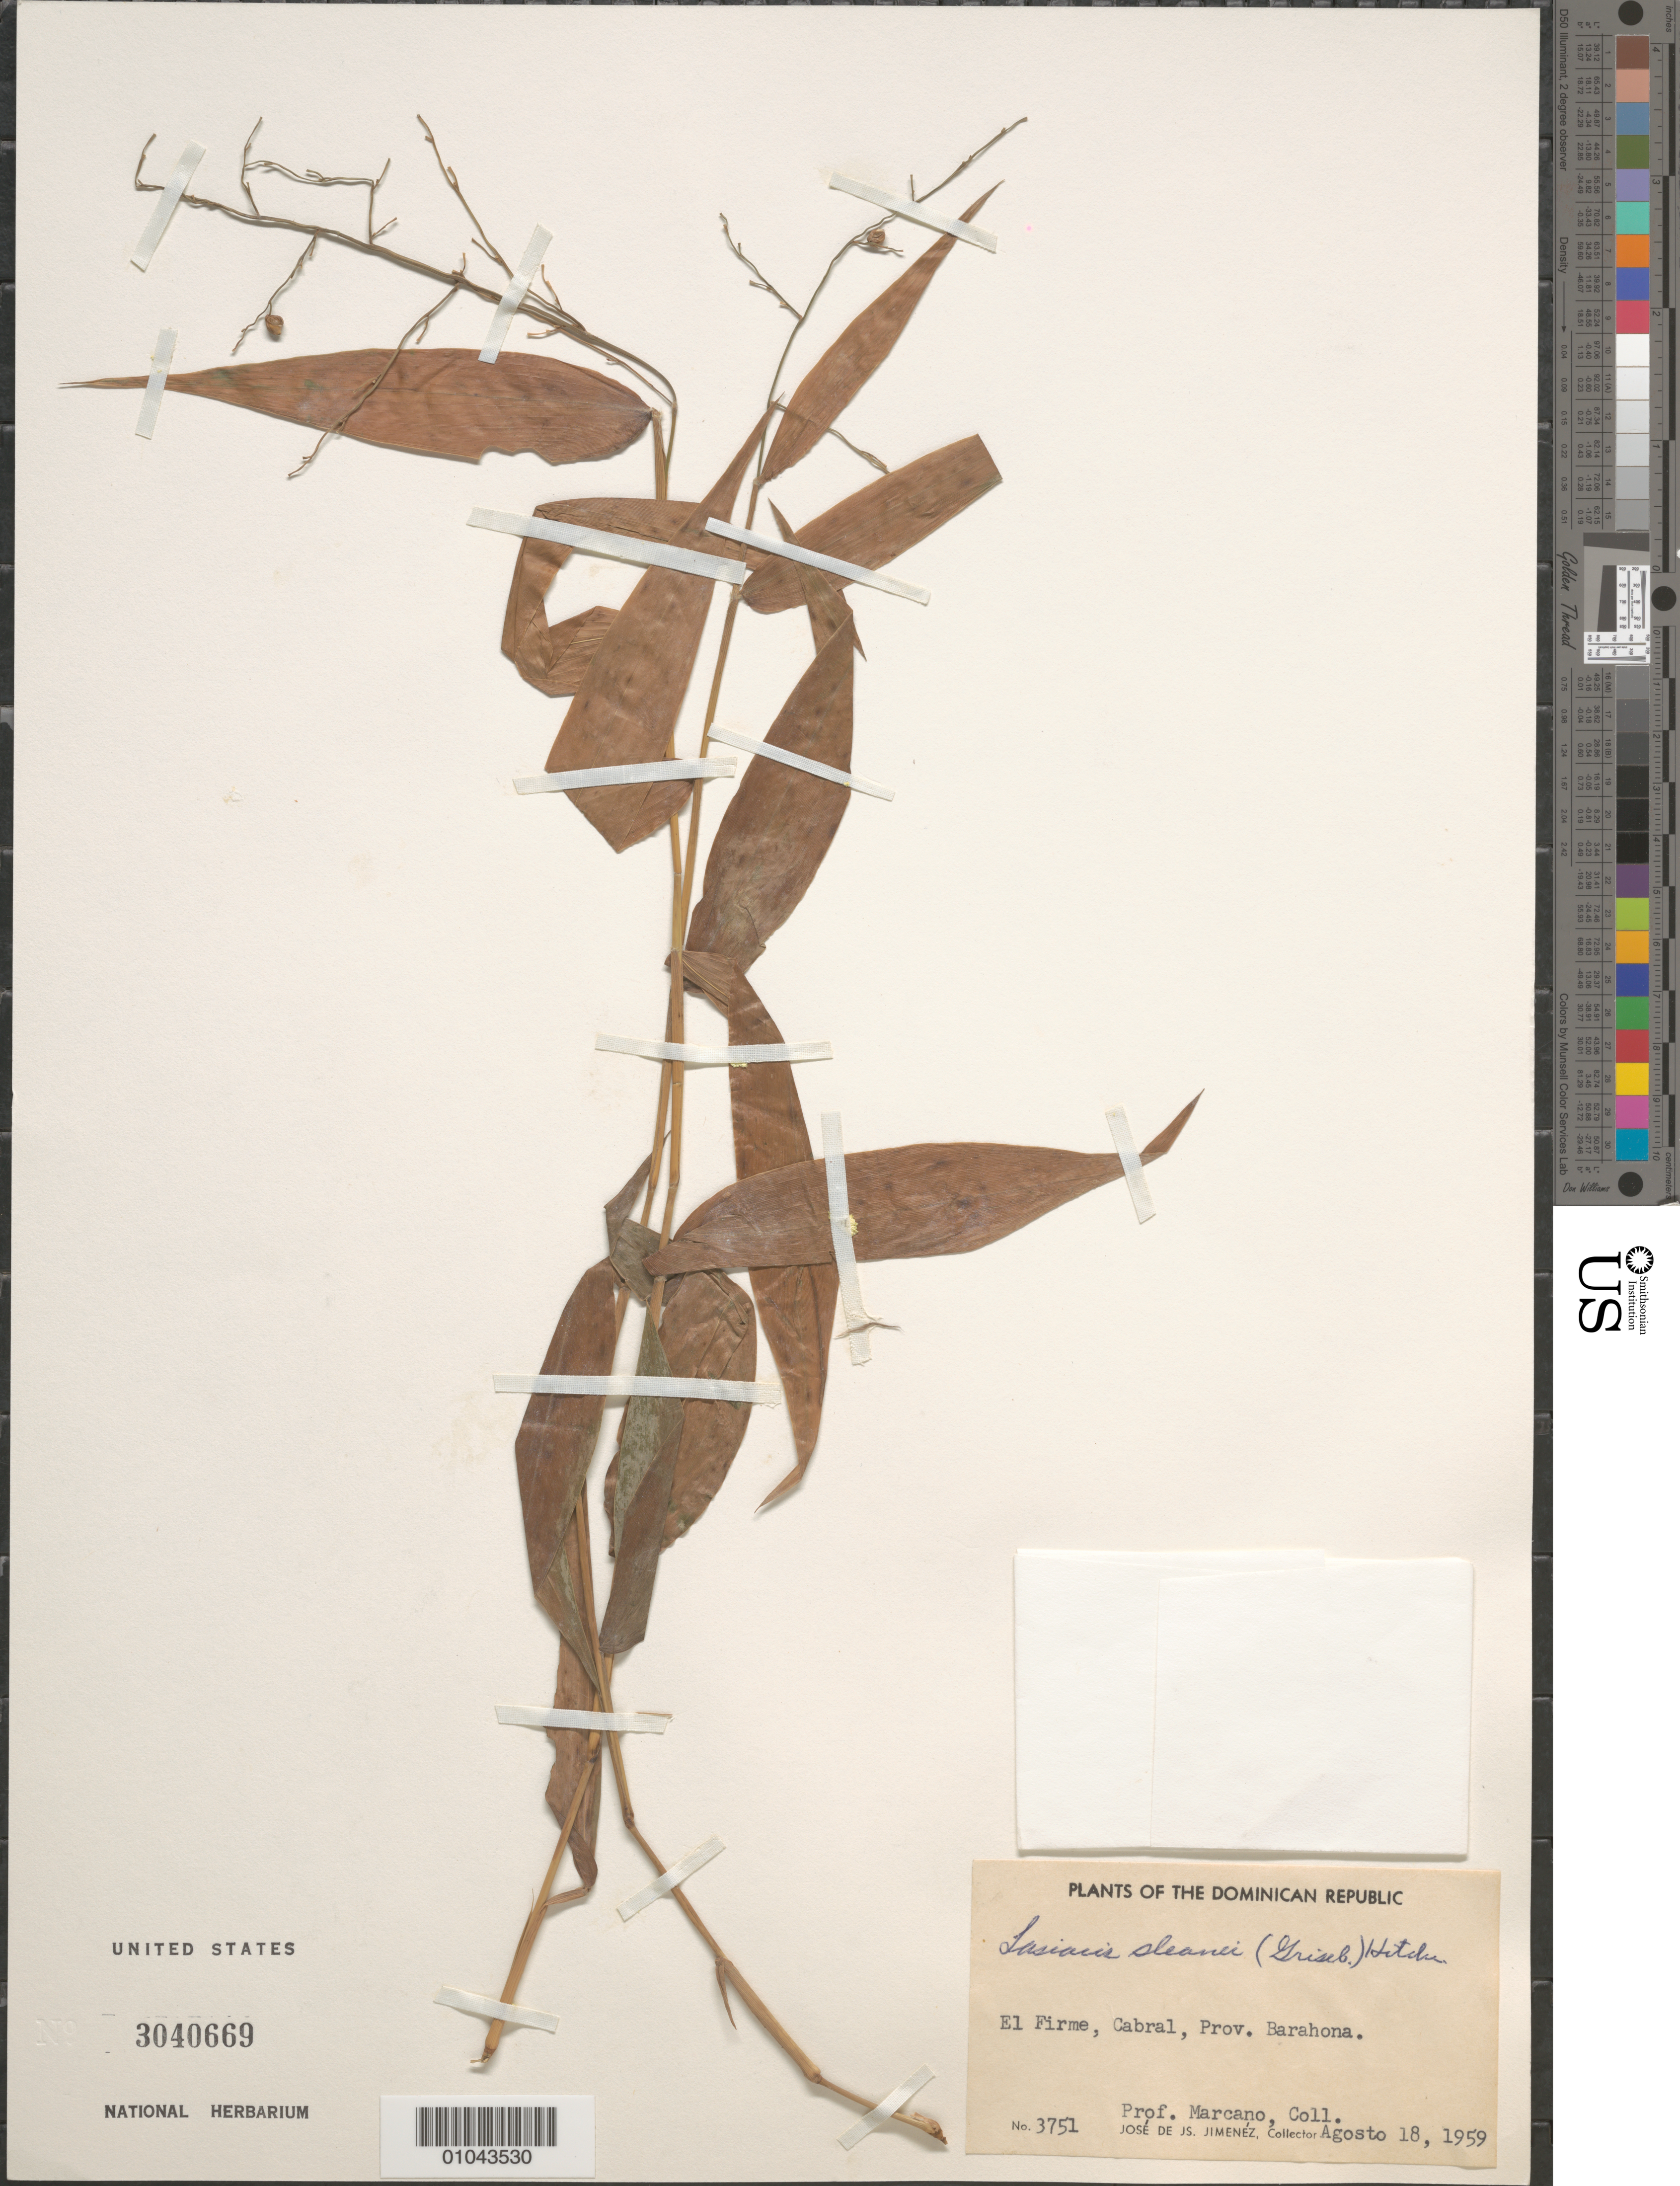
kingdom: Plantae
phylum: Tracheophyta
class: Liliopsida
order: Poales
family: Poaceae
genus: Lasiacis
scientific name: Lasiacis sloanei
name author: (Griseb.) Hitchc.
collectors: J. J. Jiménez Almonte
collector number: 3751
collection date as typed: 18 Aug 1959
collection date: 1959-08-18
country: Dominican Republic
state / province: Barahona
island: Hispaniola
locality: El Firme, Cabral, Prov. Barahona.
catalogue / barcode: US 3040669